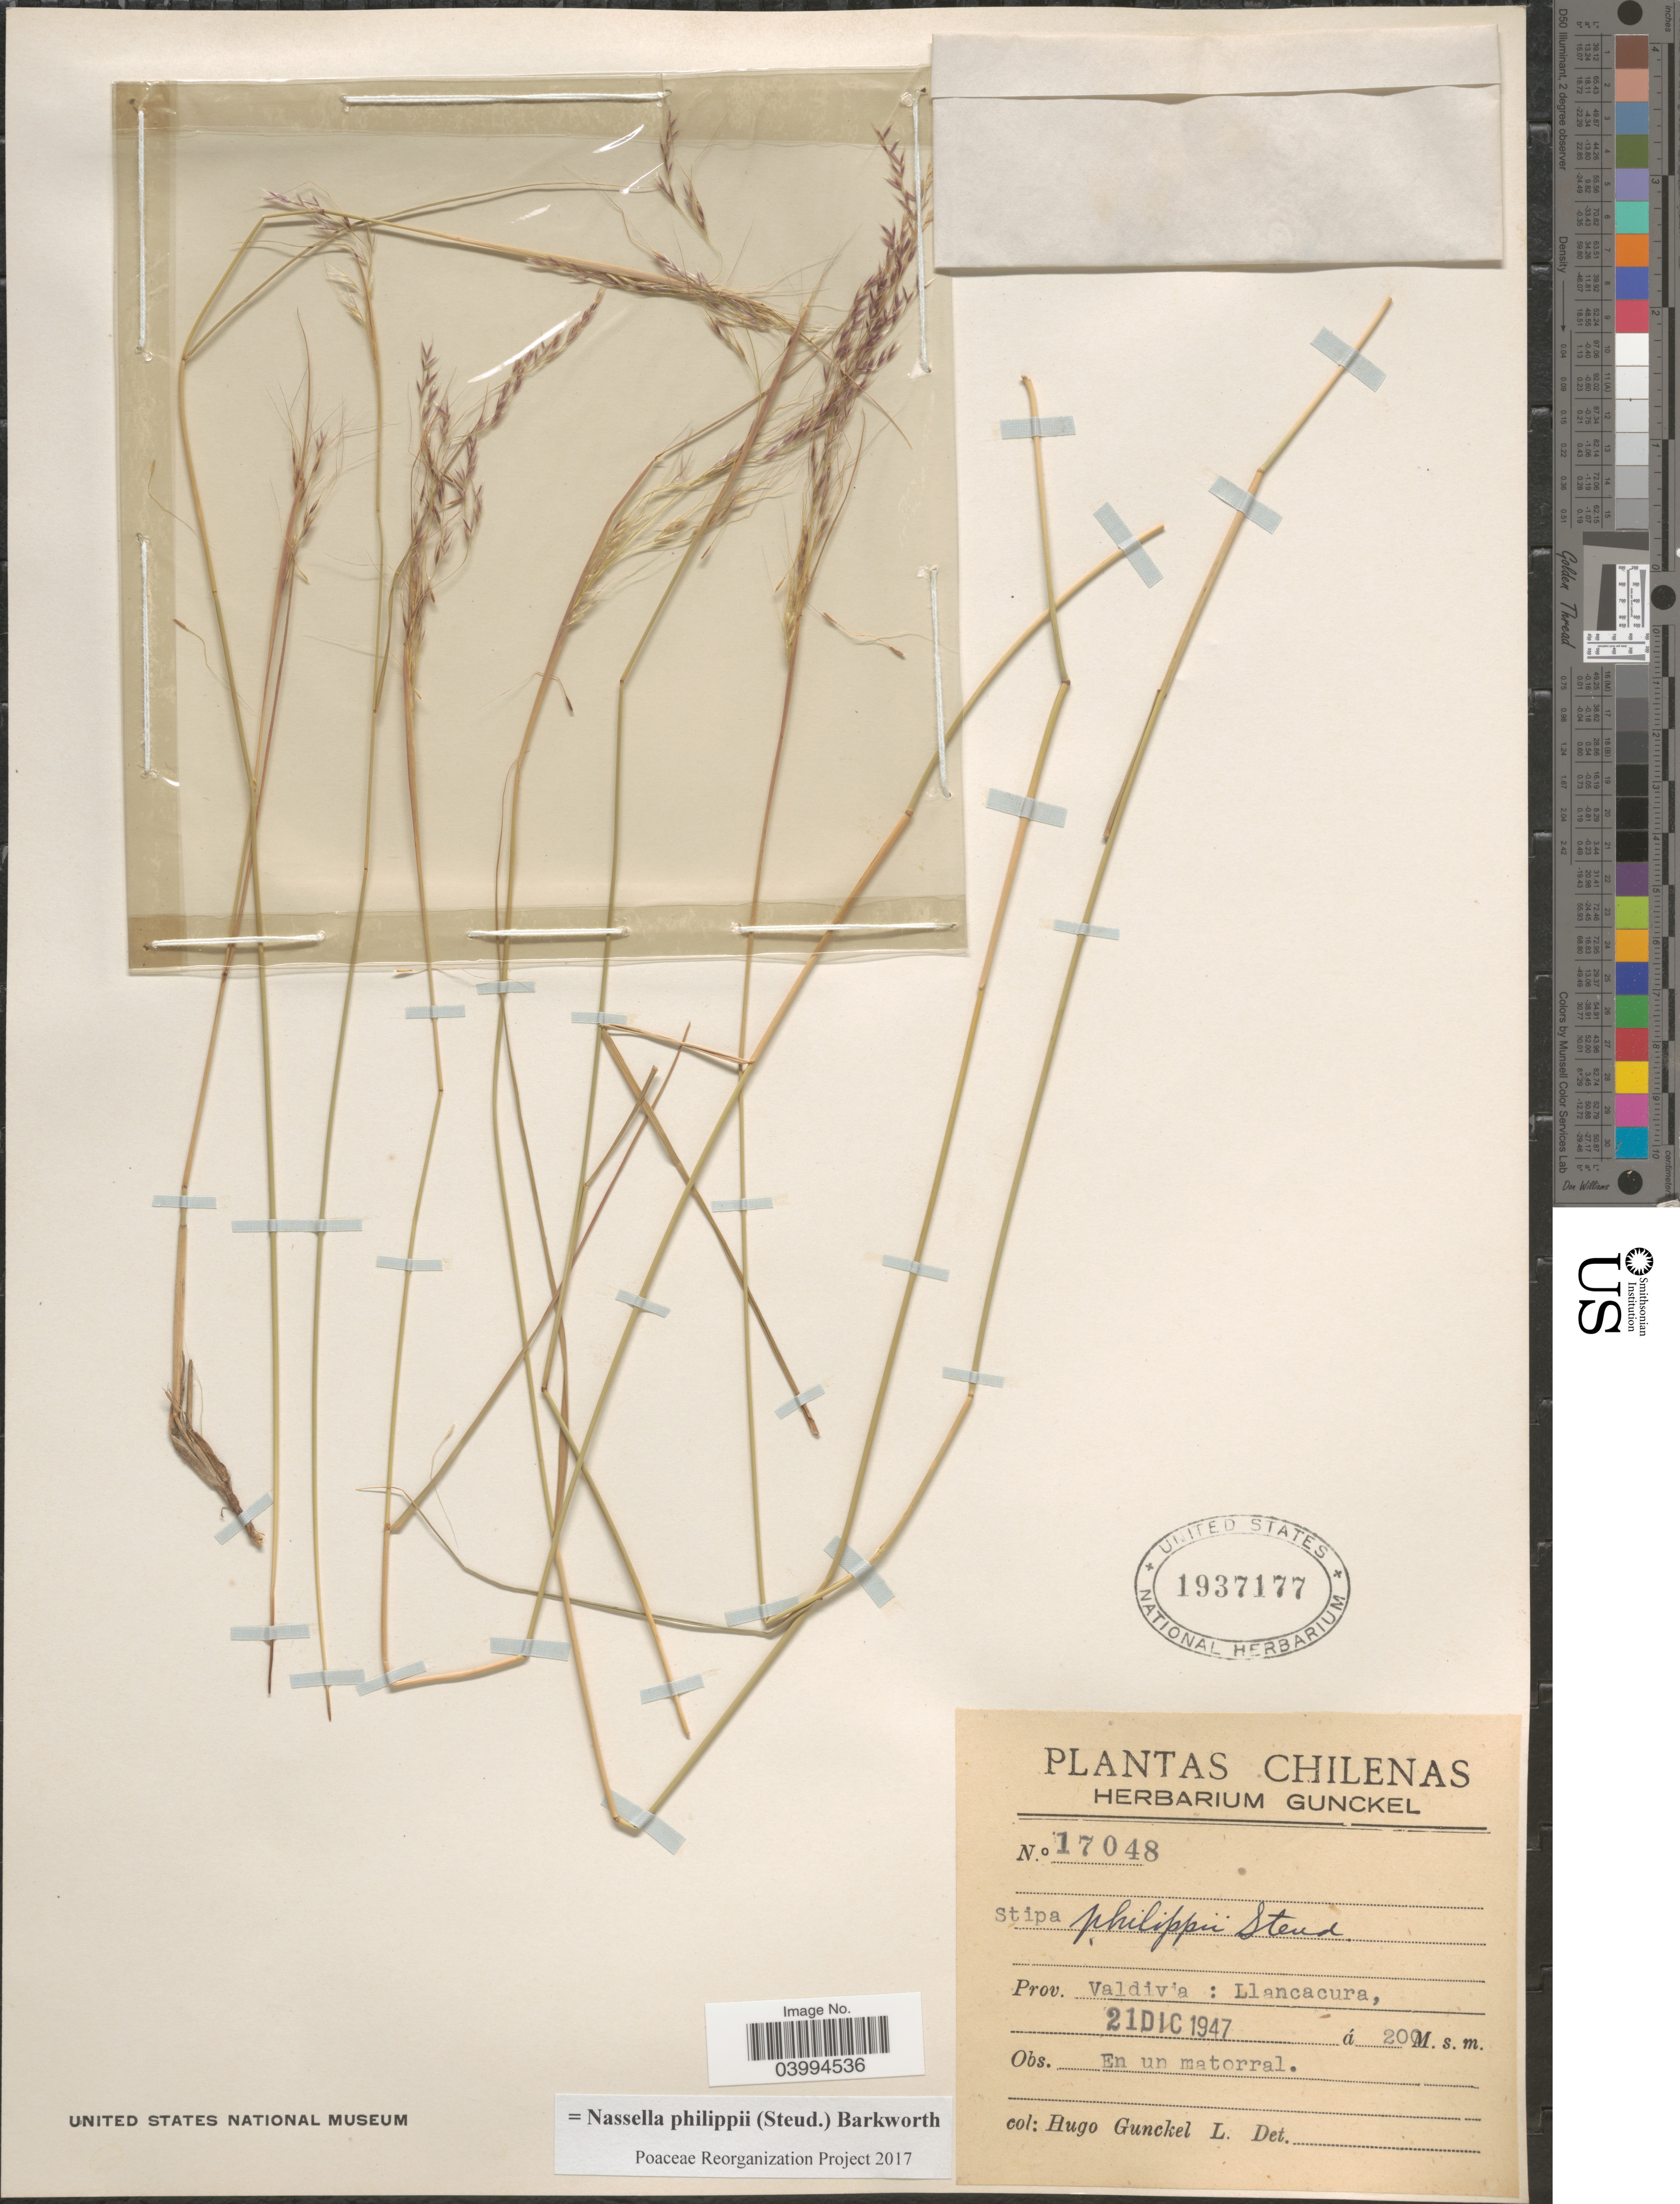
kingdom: Plantae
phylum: Tracheophyta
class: Liliopsida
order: Poales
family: Poaceae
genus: Nassella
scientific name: Nassella philippii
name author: (Steud.) Barkworth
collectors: H. Gunckel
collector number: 17048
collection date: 1947-12-21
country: Chile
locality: Prov. Valdivia: Llancacura.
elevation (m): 200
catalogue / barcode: US 1937177